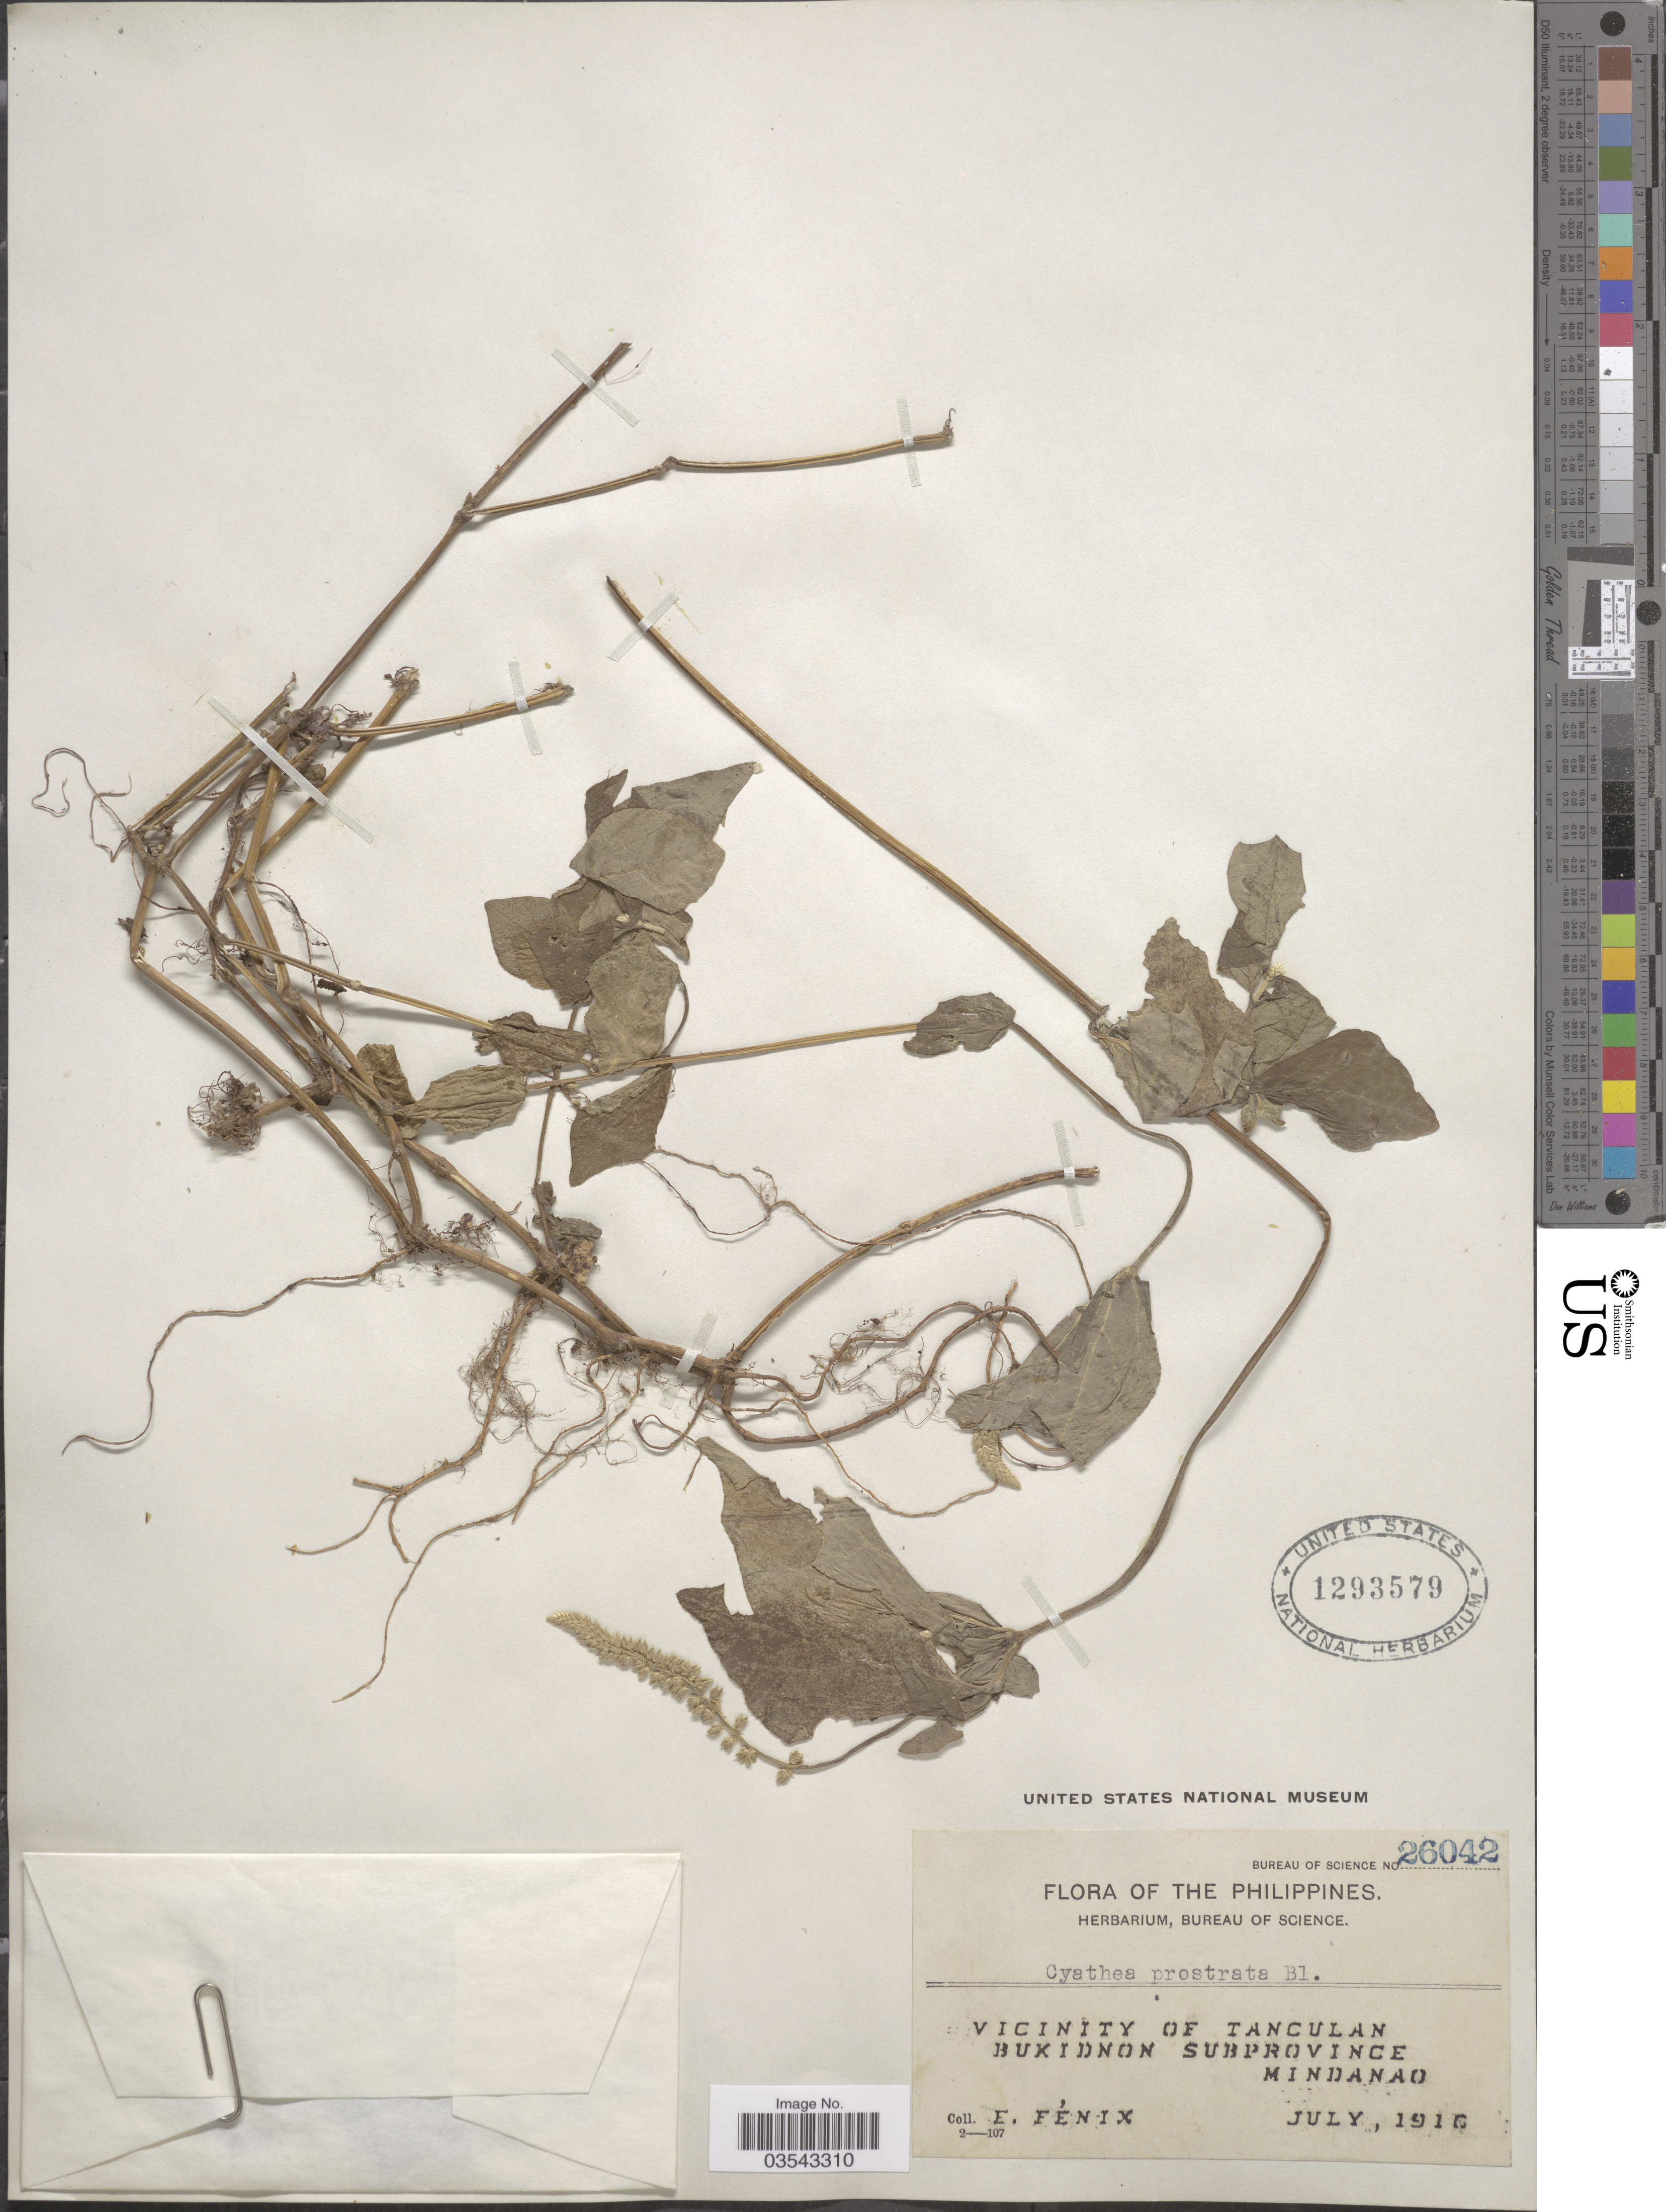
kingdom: Plantae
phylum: Tracheophyta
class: Magnoliopsida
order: Caryophyllales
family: Amaranthaceae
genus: Cyathula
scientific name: Cyathula prostrata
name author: (L.) Blume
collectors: E. Fénix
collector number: Bureau of Science 26042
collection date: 1916-07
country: Philippines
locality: Vicinity of Tanculan. Bukidnon Subprovince Mindanao.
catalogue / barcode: US 1293579